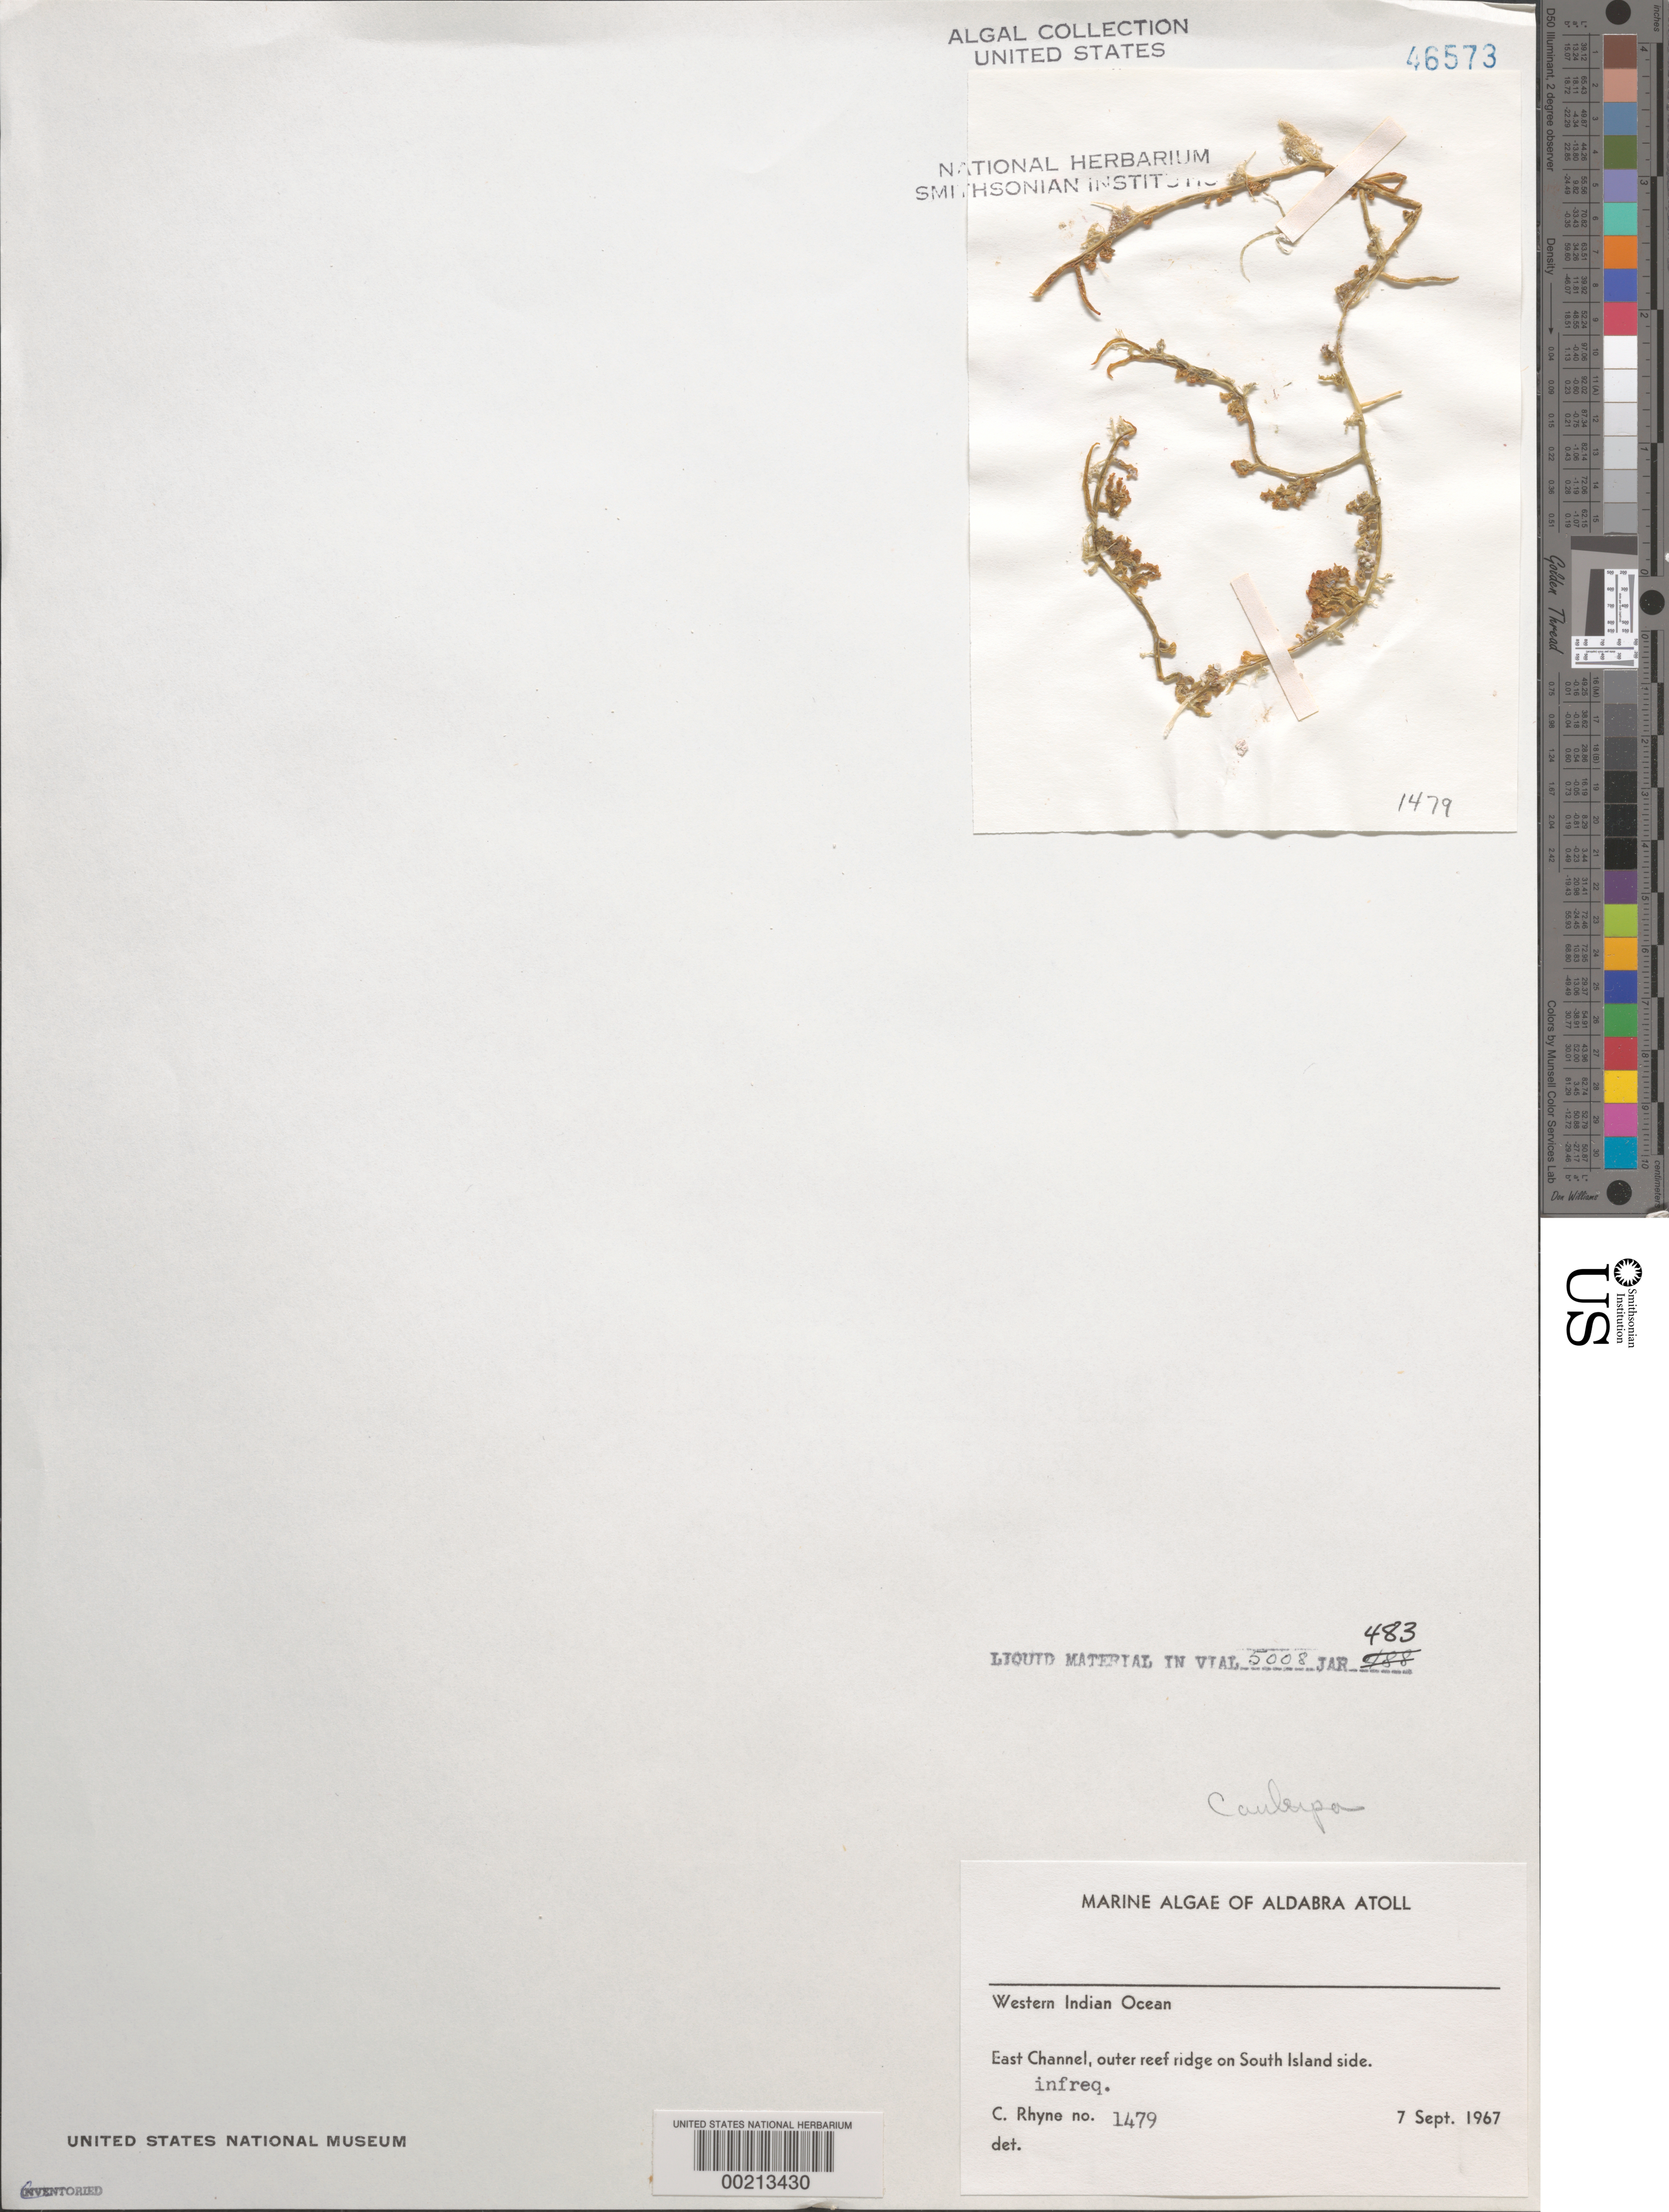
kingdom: Plantae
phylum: Chlorophyta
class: Ulvophyceae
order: Bryopsidales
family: Caulerpaceae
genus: Caulerpa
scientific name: Caulerpa sp.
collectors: C. Rhyne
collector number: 1479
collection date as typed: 07 Sep 1967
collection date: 1967-09-07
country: Seychelles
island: Aldabra Atoll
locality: East Channel, on South Island side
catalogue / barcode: US 46573